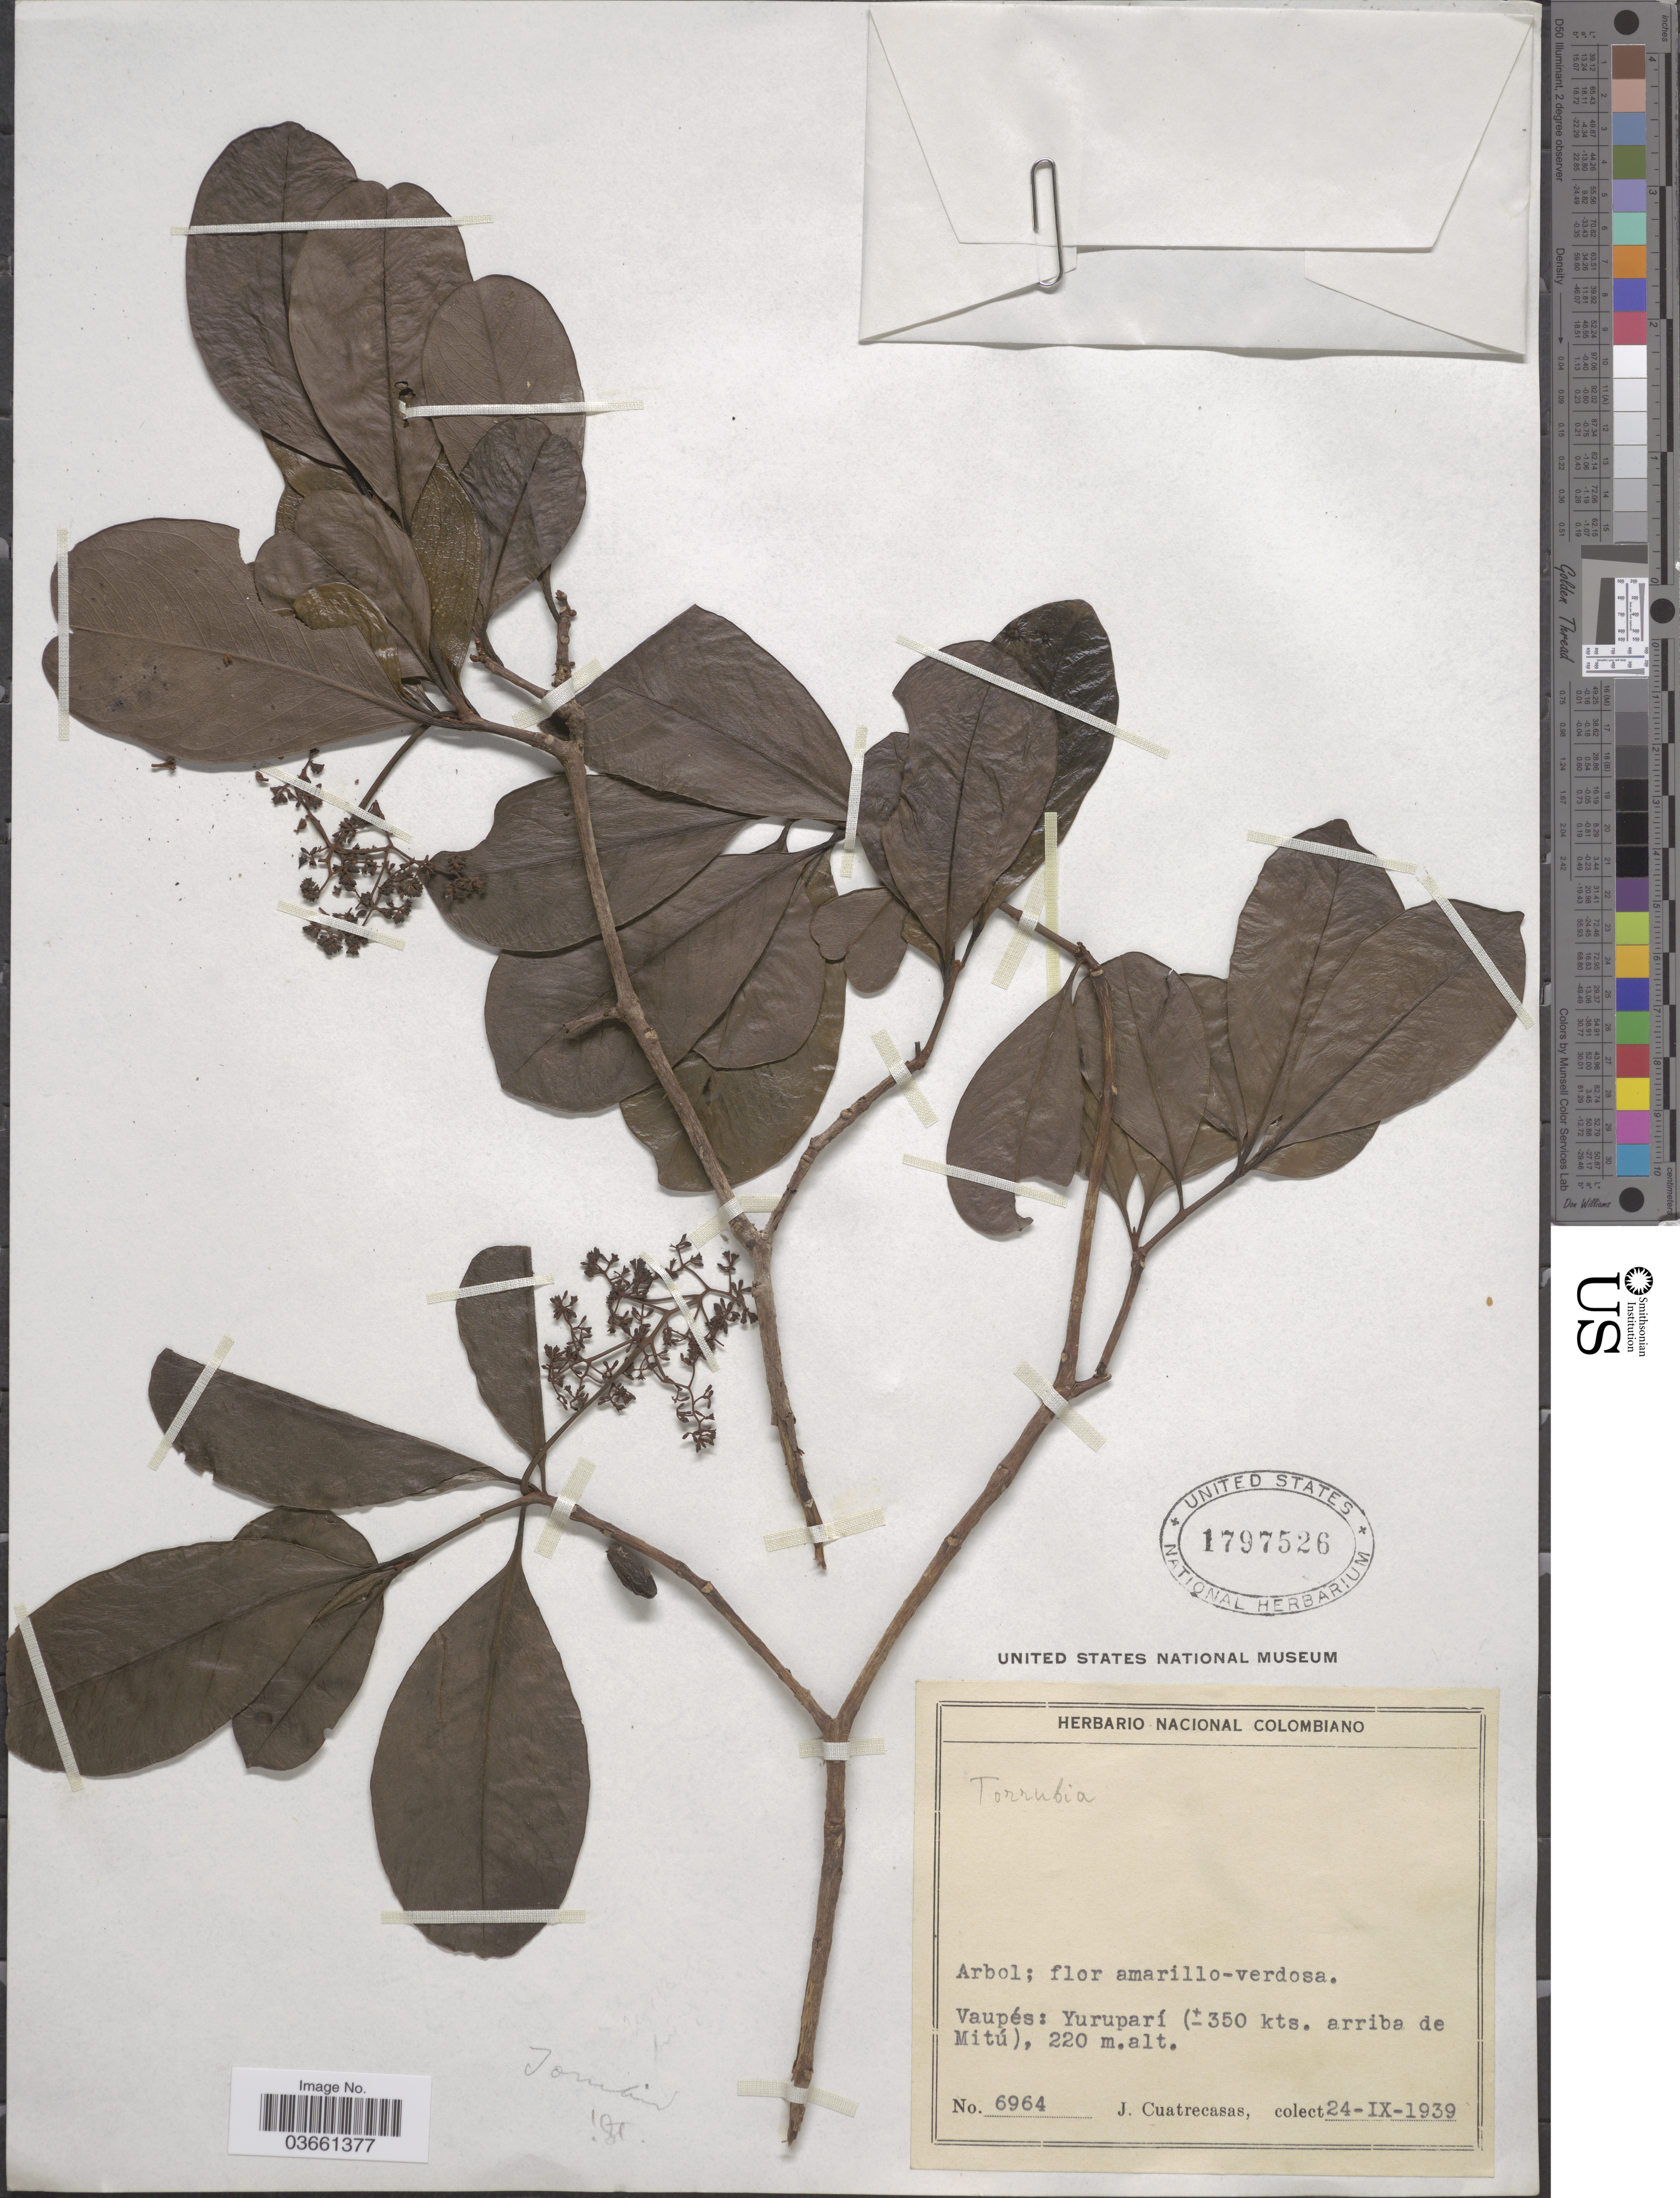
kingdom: Plantae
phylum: Tracheophyta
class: Magnoliopsida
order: Caryophyllales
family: Nyctaginaceae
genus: Guapira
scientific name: Guapira sp.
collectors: J. Cuatrecasas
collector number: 6964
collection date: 1939-09-24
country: Colombia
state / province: Vaupés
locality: Yuruparí (±350 kts. arriba de Mitú).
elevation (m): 220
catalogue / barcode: US 1797526